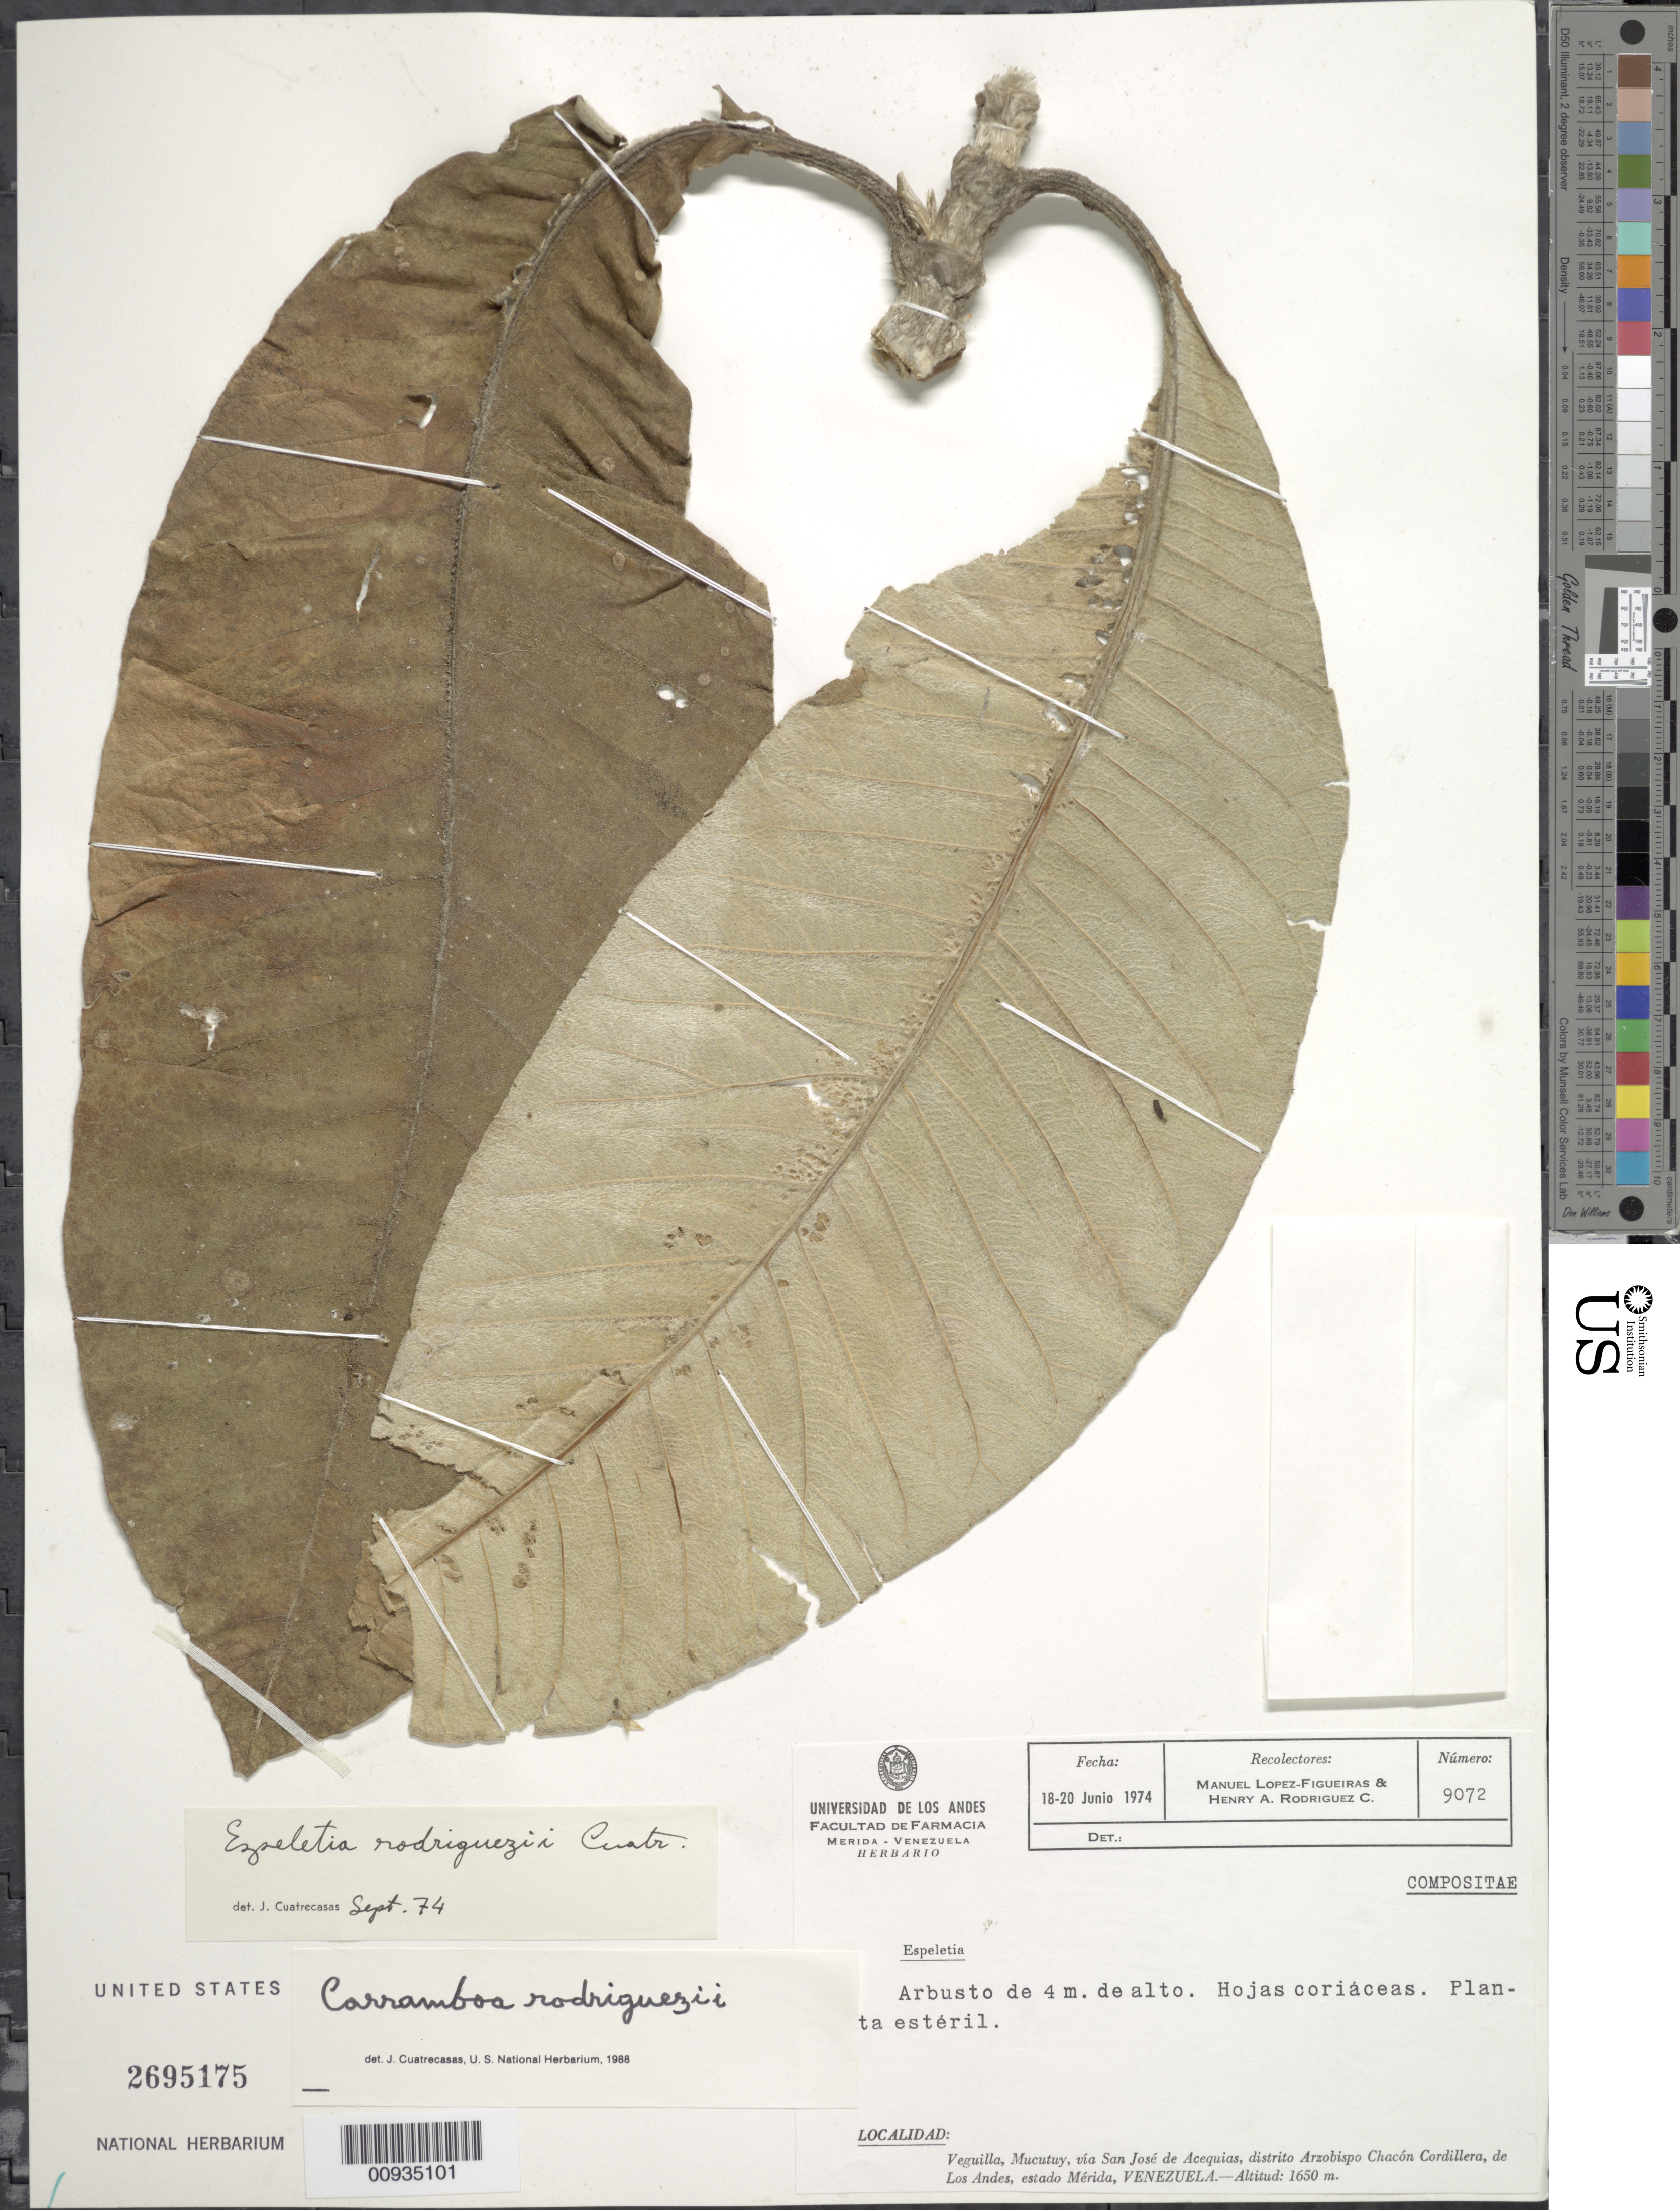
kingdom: Plantae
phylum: Tracheophyta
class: Magnoliopsida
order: Asterales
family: Asteraceae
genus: Carramboa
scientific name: Carramboa rodriguezii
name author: (Cuatrec.) Cuatrec.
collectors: M. López Figueiras & H. A. Rodriguez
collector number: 9072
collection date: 1974-06-18/1974-06-20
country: Venezuela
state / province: Mérida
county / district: Arzobispo Chacón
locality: Veguilla, Mucutuy, vía San José de Acequias, Cordillera de los Andes.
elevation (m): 1650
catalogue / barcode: US 2695175